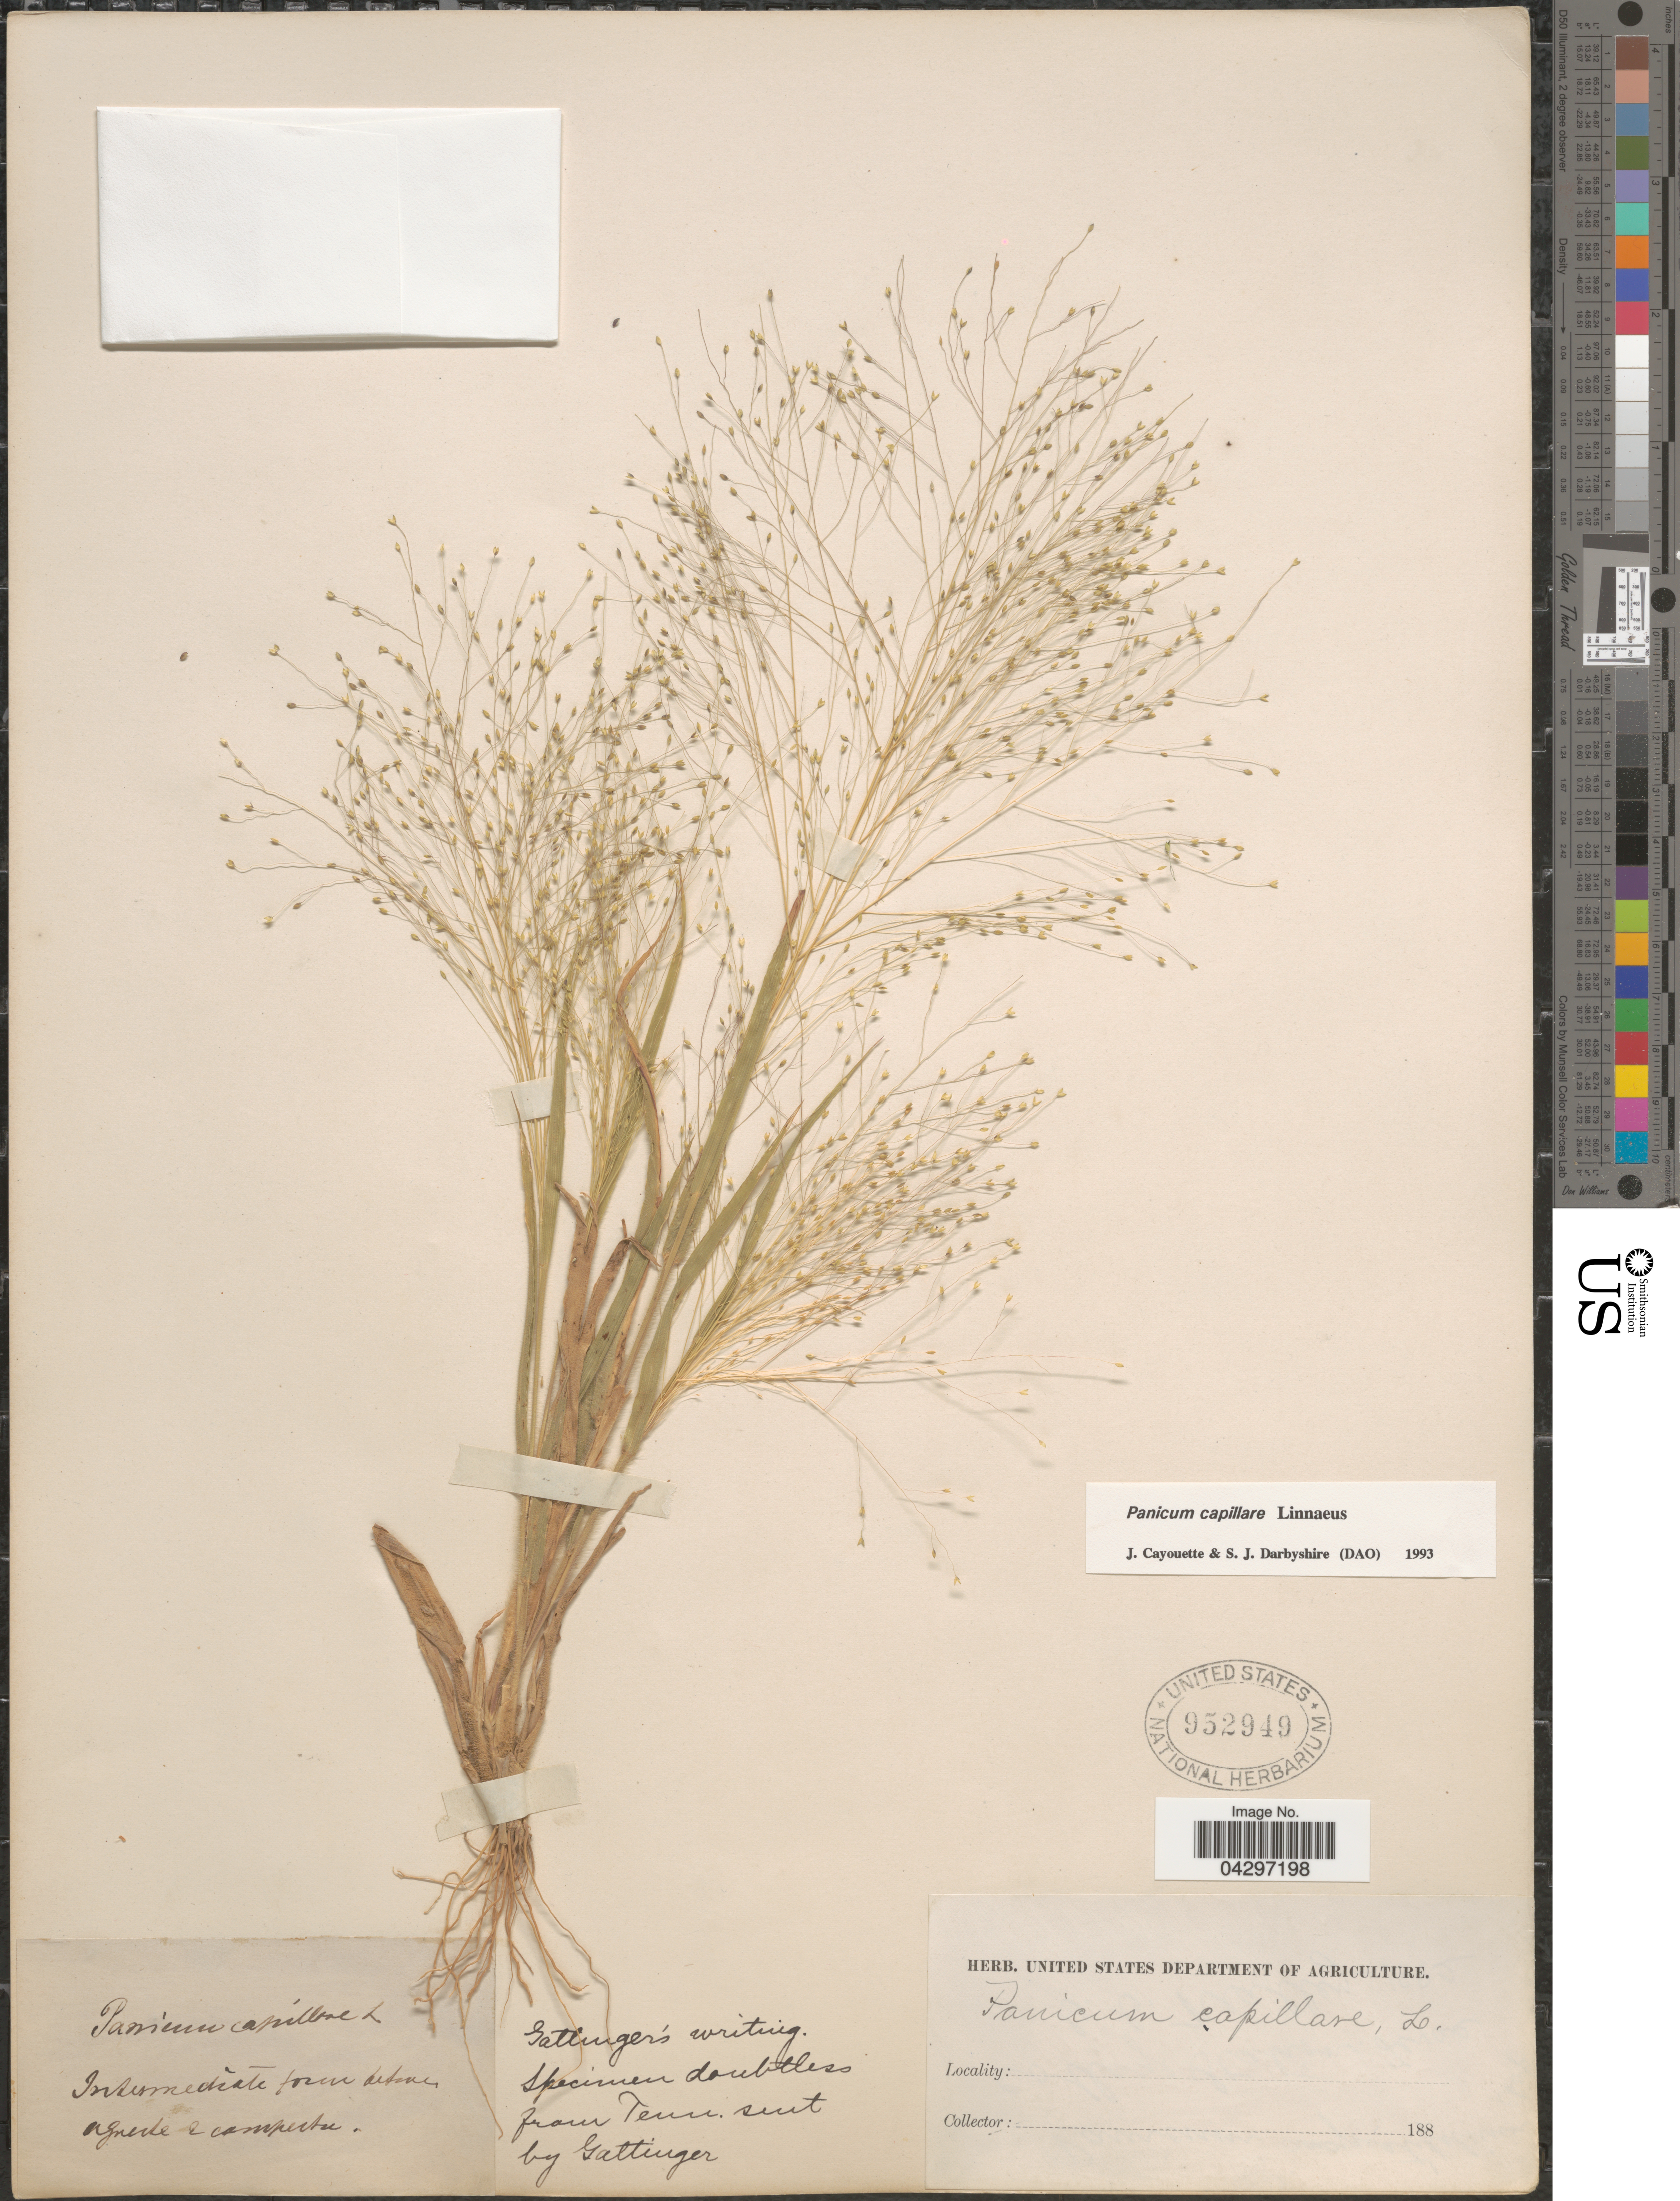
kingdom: Plantae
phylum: Tracheophyta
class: Liliopsida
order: Poales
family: Poaceae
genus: Panicum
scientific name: Panicum capillare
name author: L.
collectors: Gattinger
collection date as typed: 188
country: United States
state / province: Tennessee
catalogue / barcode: US 952949